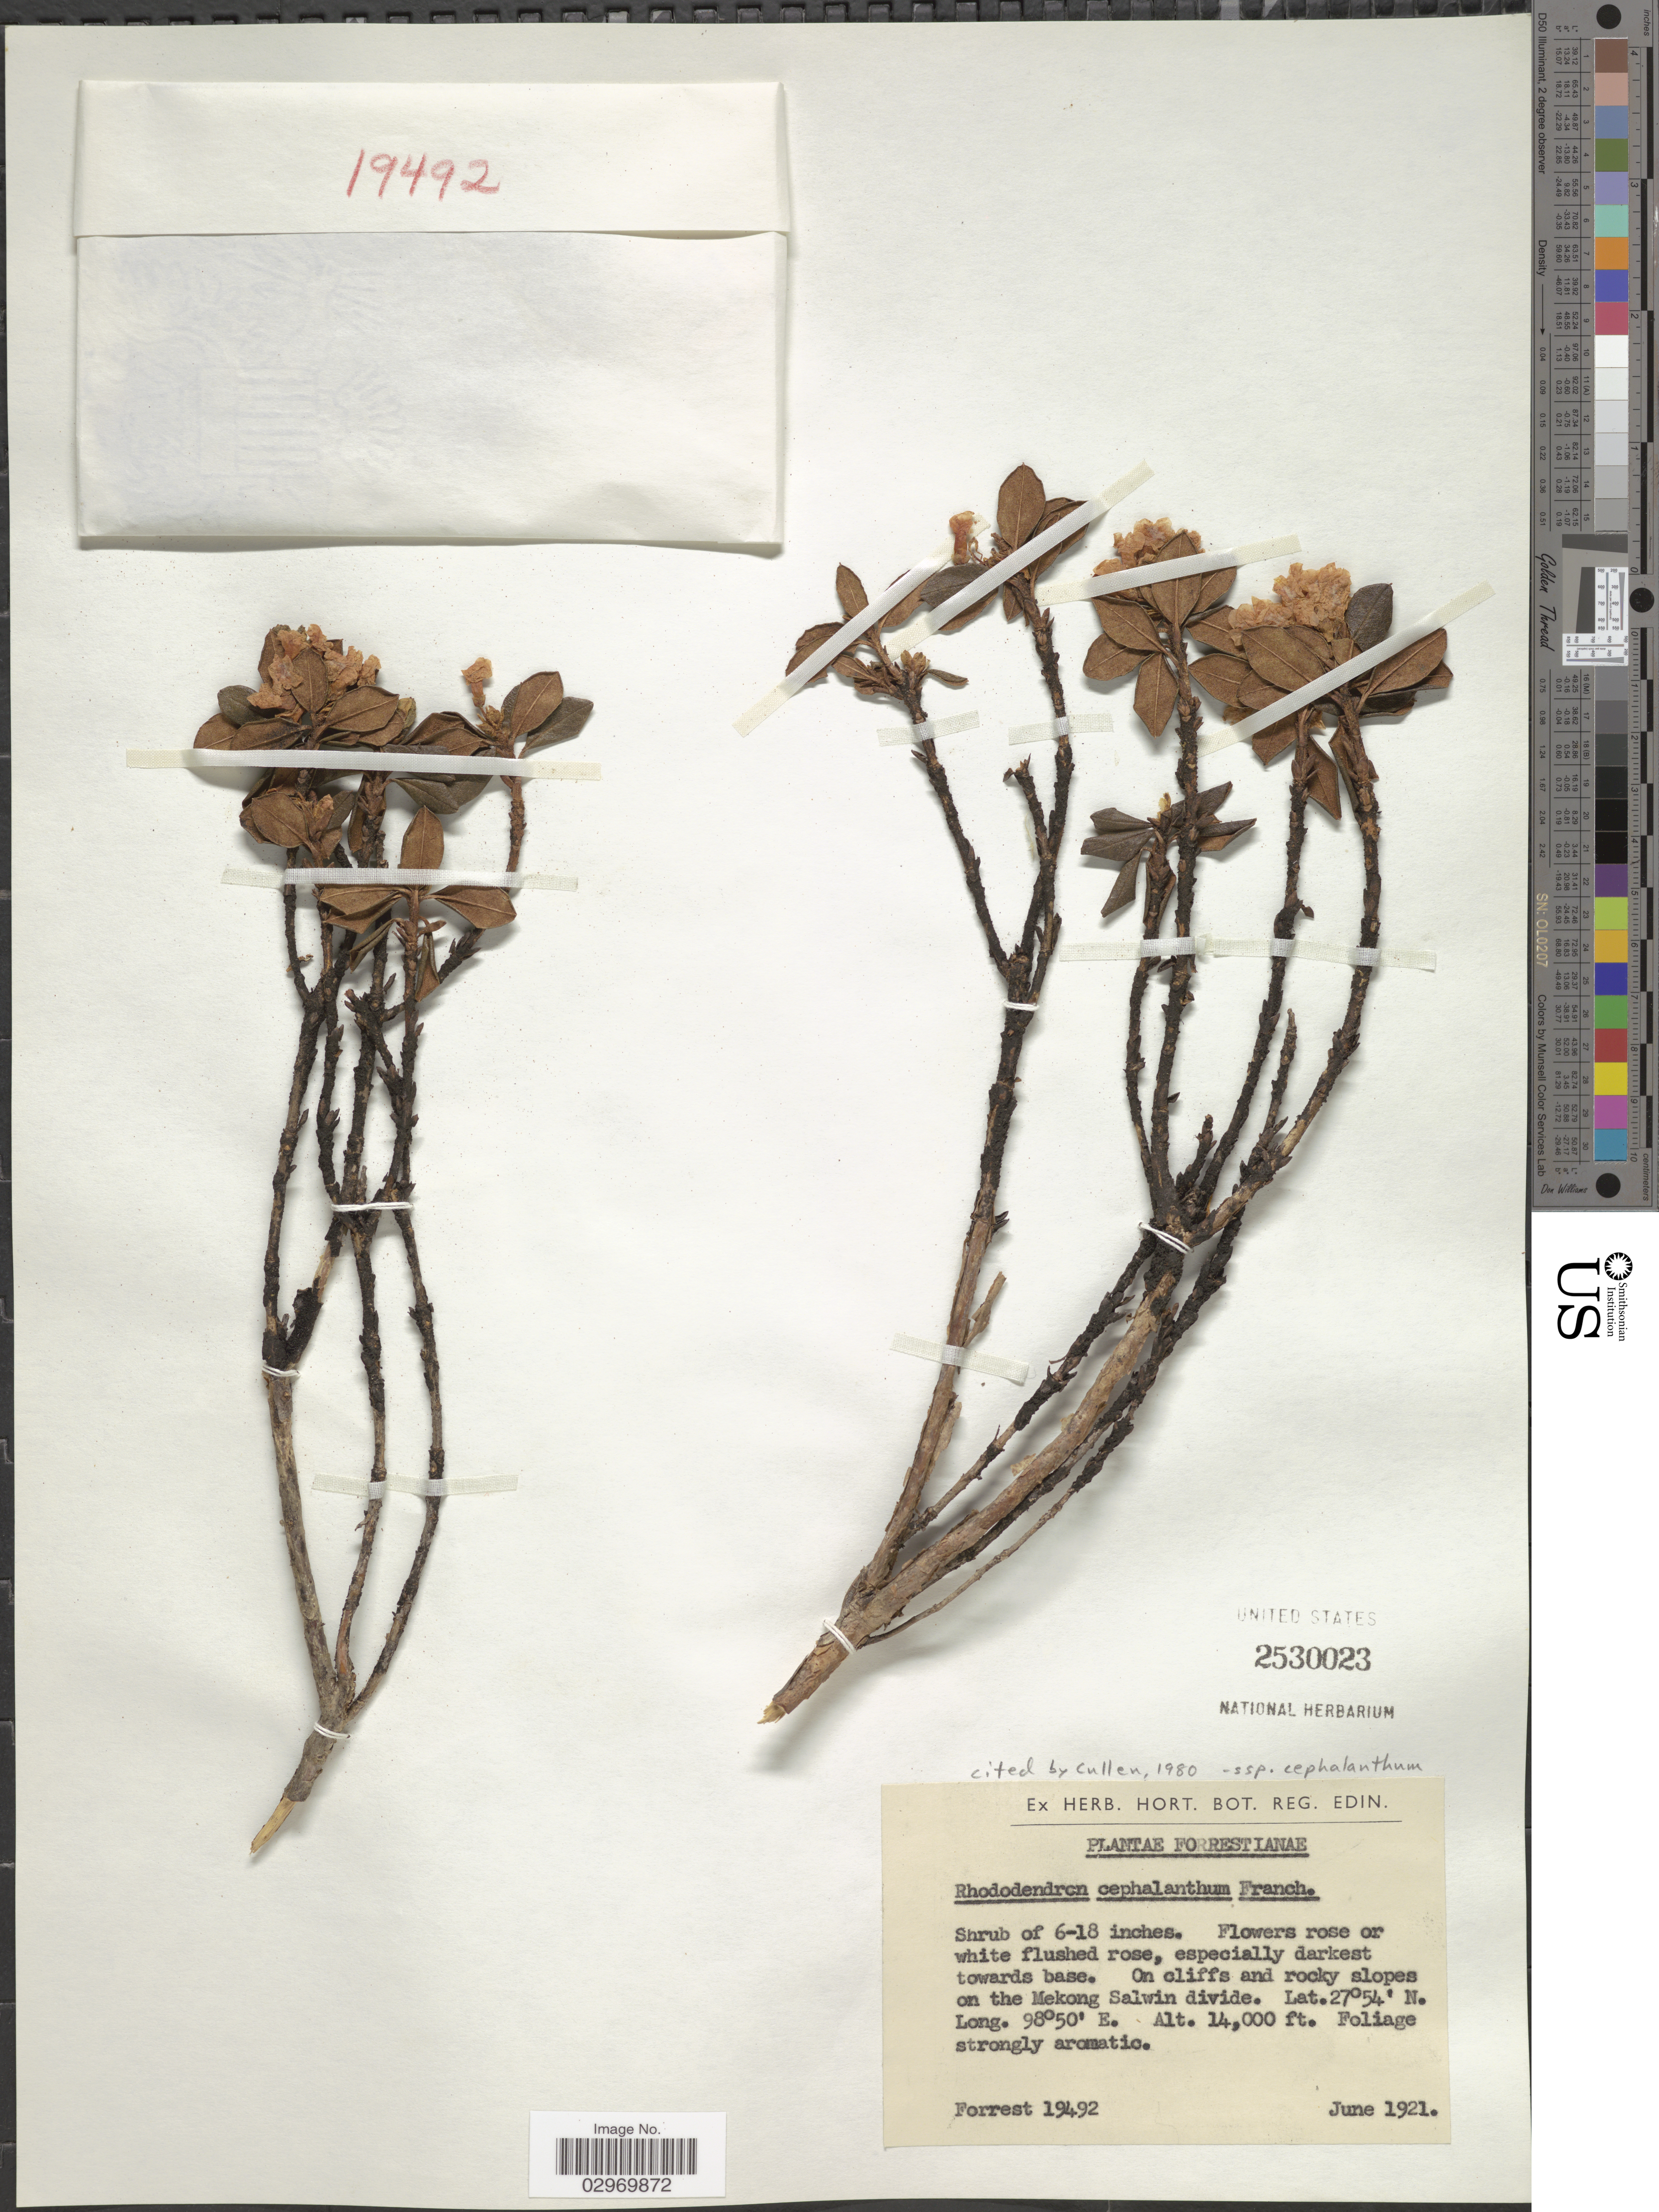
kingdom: Plantae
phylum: Tracheophyta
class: Magnoliopsida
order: Ericales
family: Ericaceae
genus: Rhododendron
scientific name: Rhododendron cephalanthum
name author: Franch.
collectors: -. Forrest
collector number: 19492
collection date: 1921-06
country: China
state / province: Yunnan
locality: On cliffs and rocky slopes on the Mekong Salwin divide.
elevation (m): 4267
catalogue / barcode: US 2530023